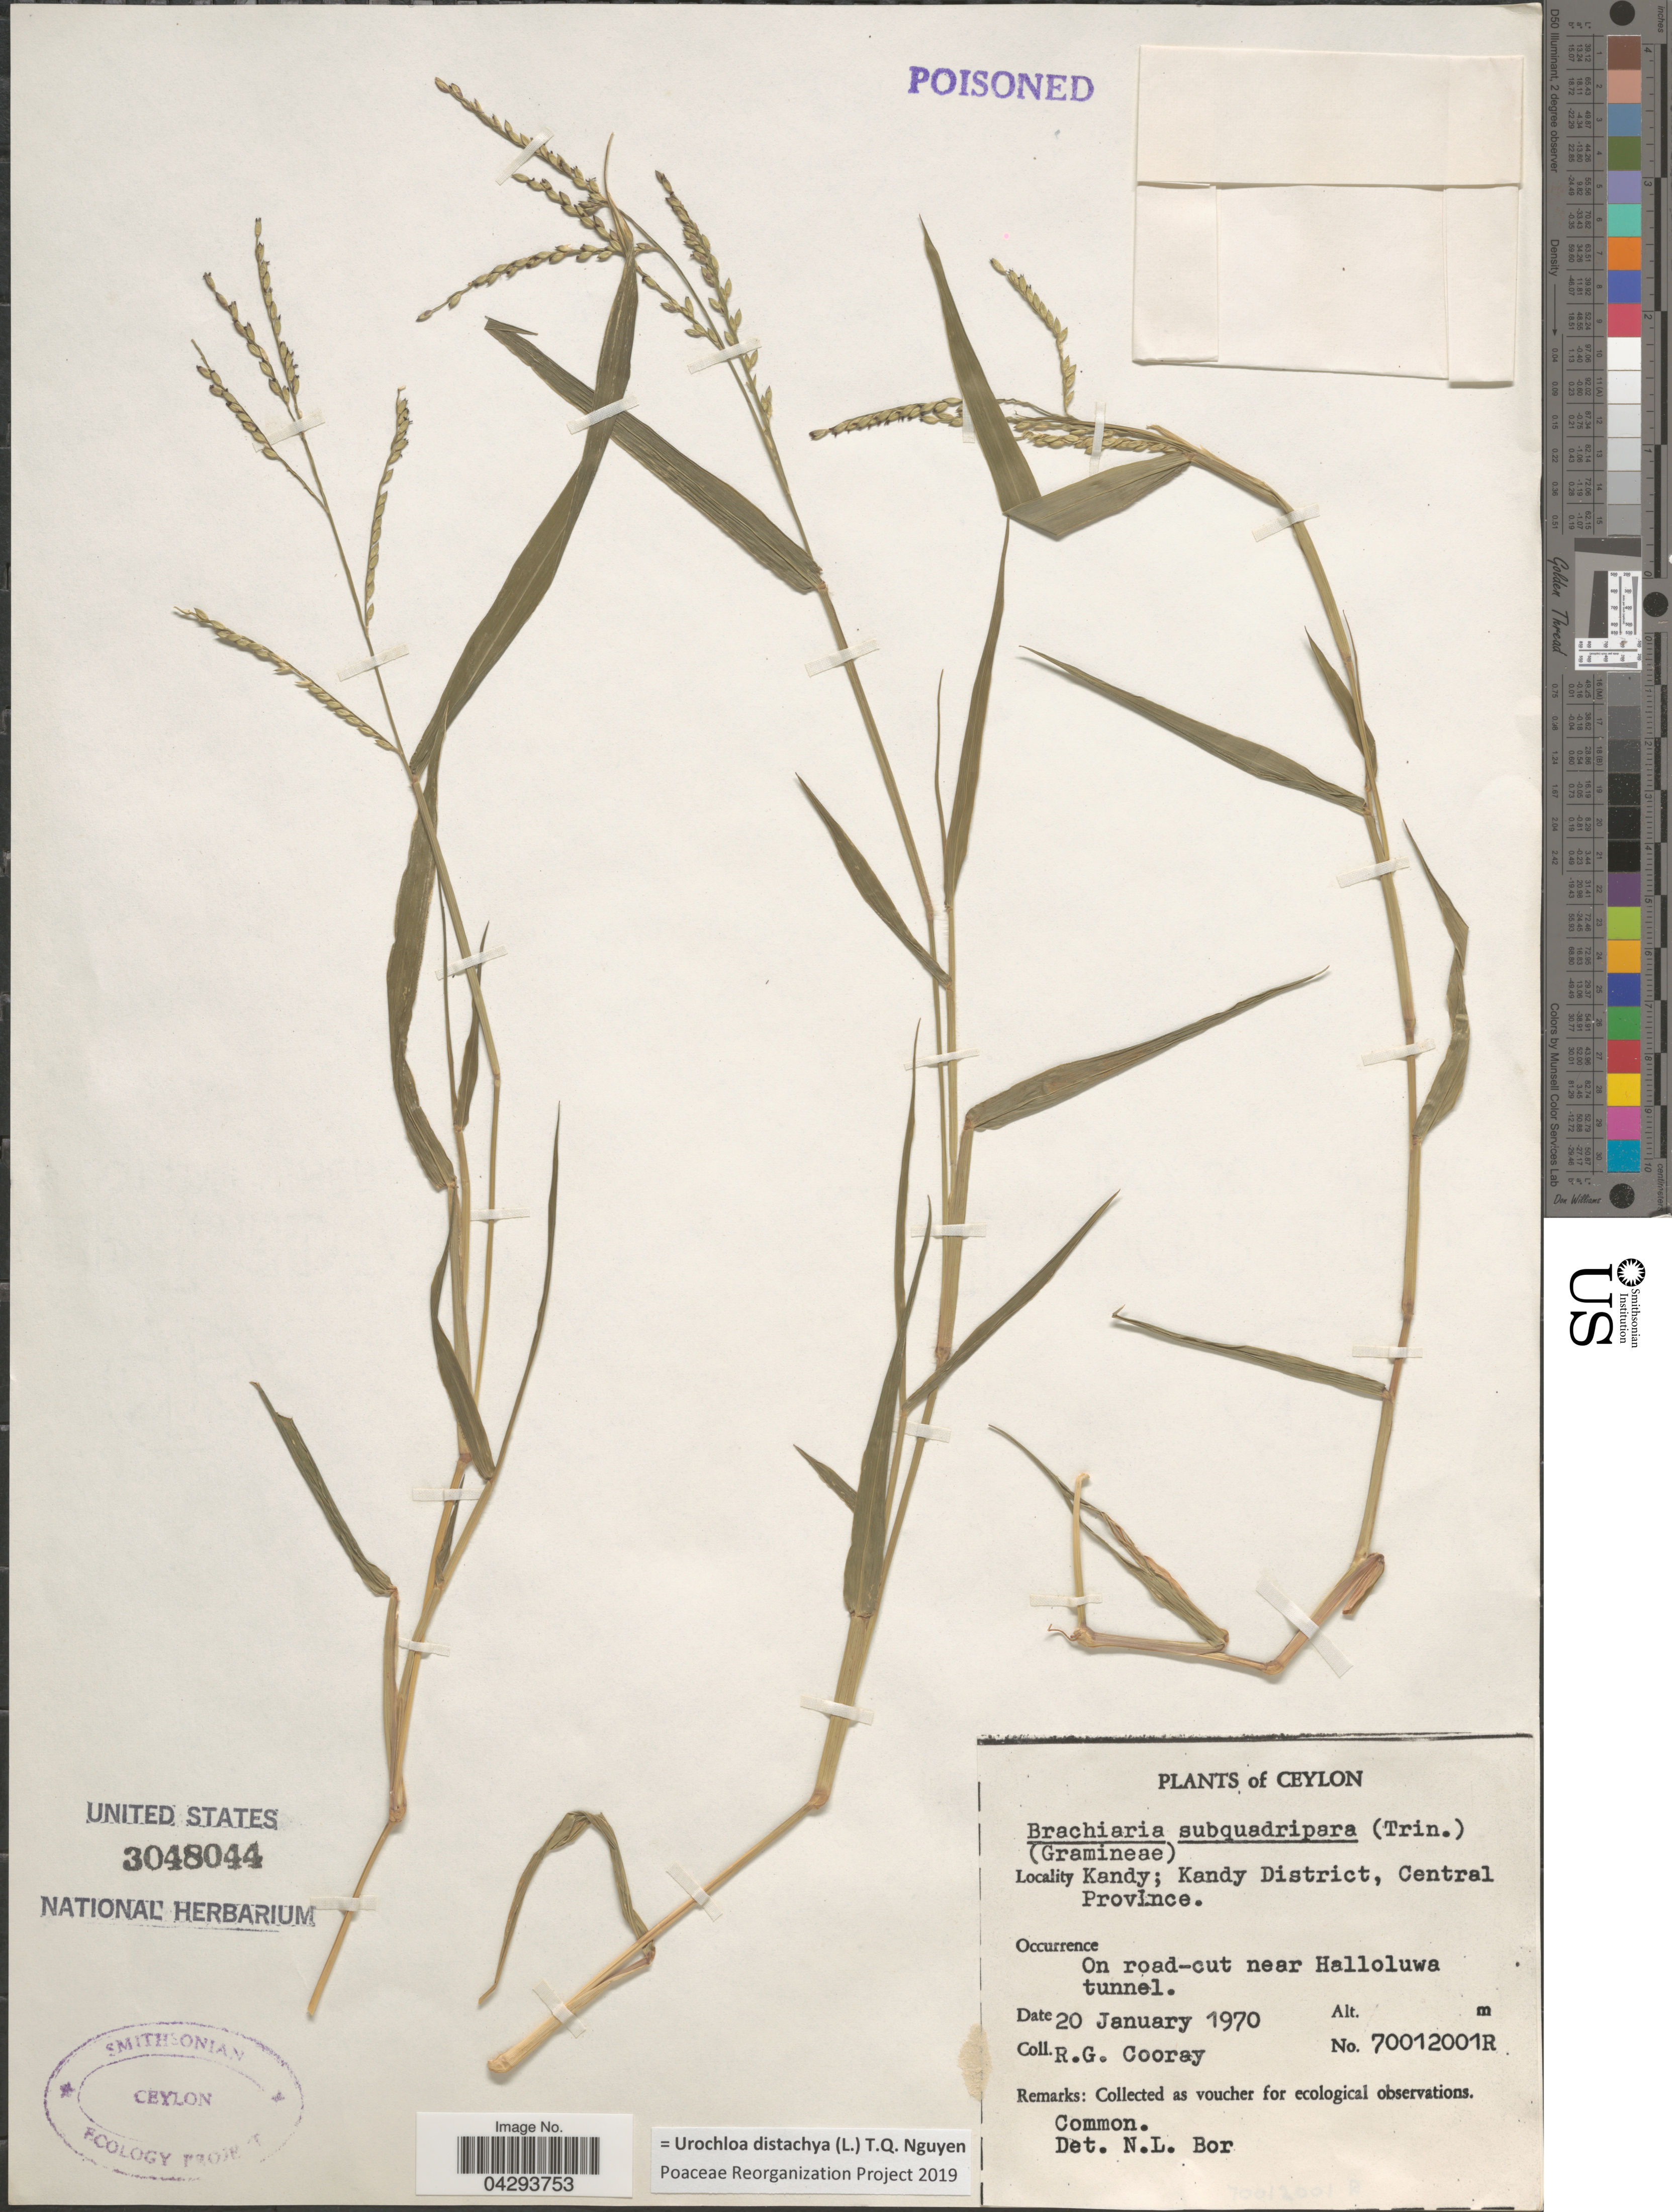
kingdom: Plantae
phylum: Tracheophyta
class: Liliopsida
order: Poales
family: Poaceae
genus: Urochloa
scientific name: Urochloa distachya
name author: (L.) T.Q. Nguyen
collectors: R. Cooray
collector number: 70012001R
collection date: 1970-01-20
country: Sri Lanka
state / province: Central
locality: Ceylon. Kandy; Kandy District. On road-cut near Halloluwa tunnel.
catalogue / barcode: US 3048044